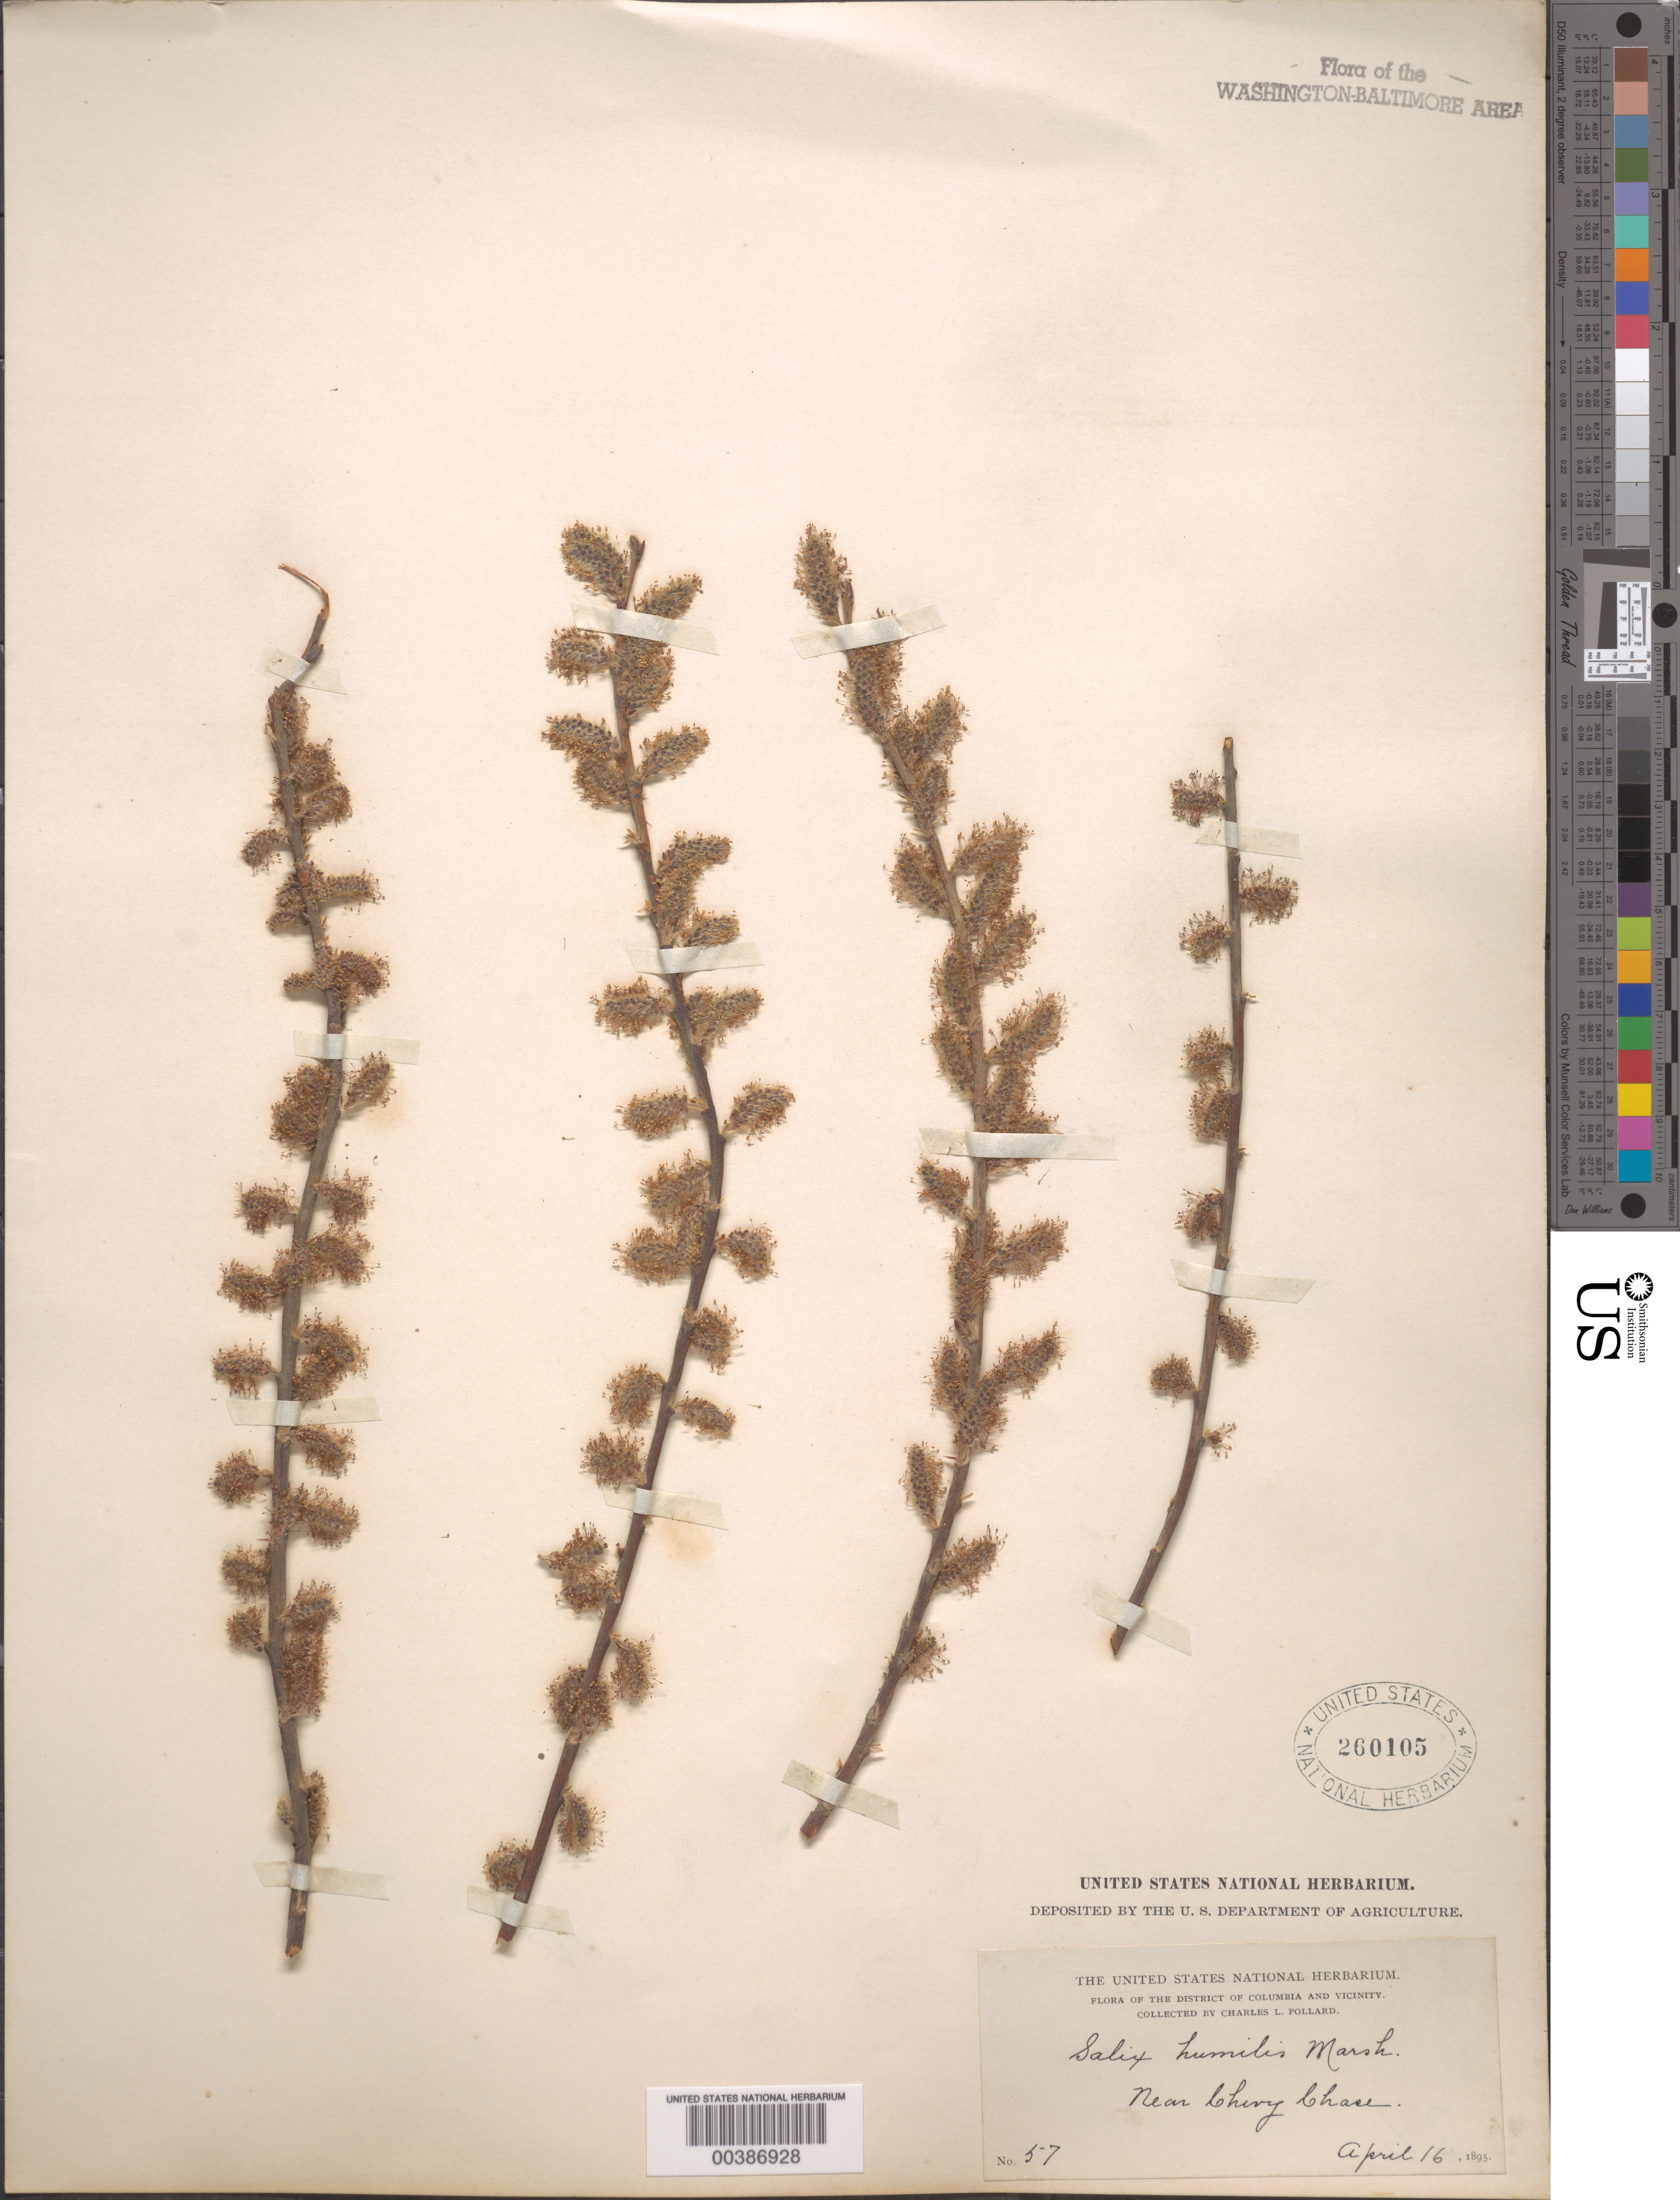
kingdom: Plantae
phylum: Tracheophyta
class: Magnoliopsida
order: Malpighiales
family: Salicaceae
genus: Salix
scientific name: Salix humilis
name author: Marshall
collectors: C. L. Pollard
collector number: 57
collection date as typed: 16 Apr 1895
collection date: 1895-04-16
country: United States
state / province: District of Columbia / Maryland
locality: Chevy Chase vicinity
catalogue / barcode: US 260105